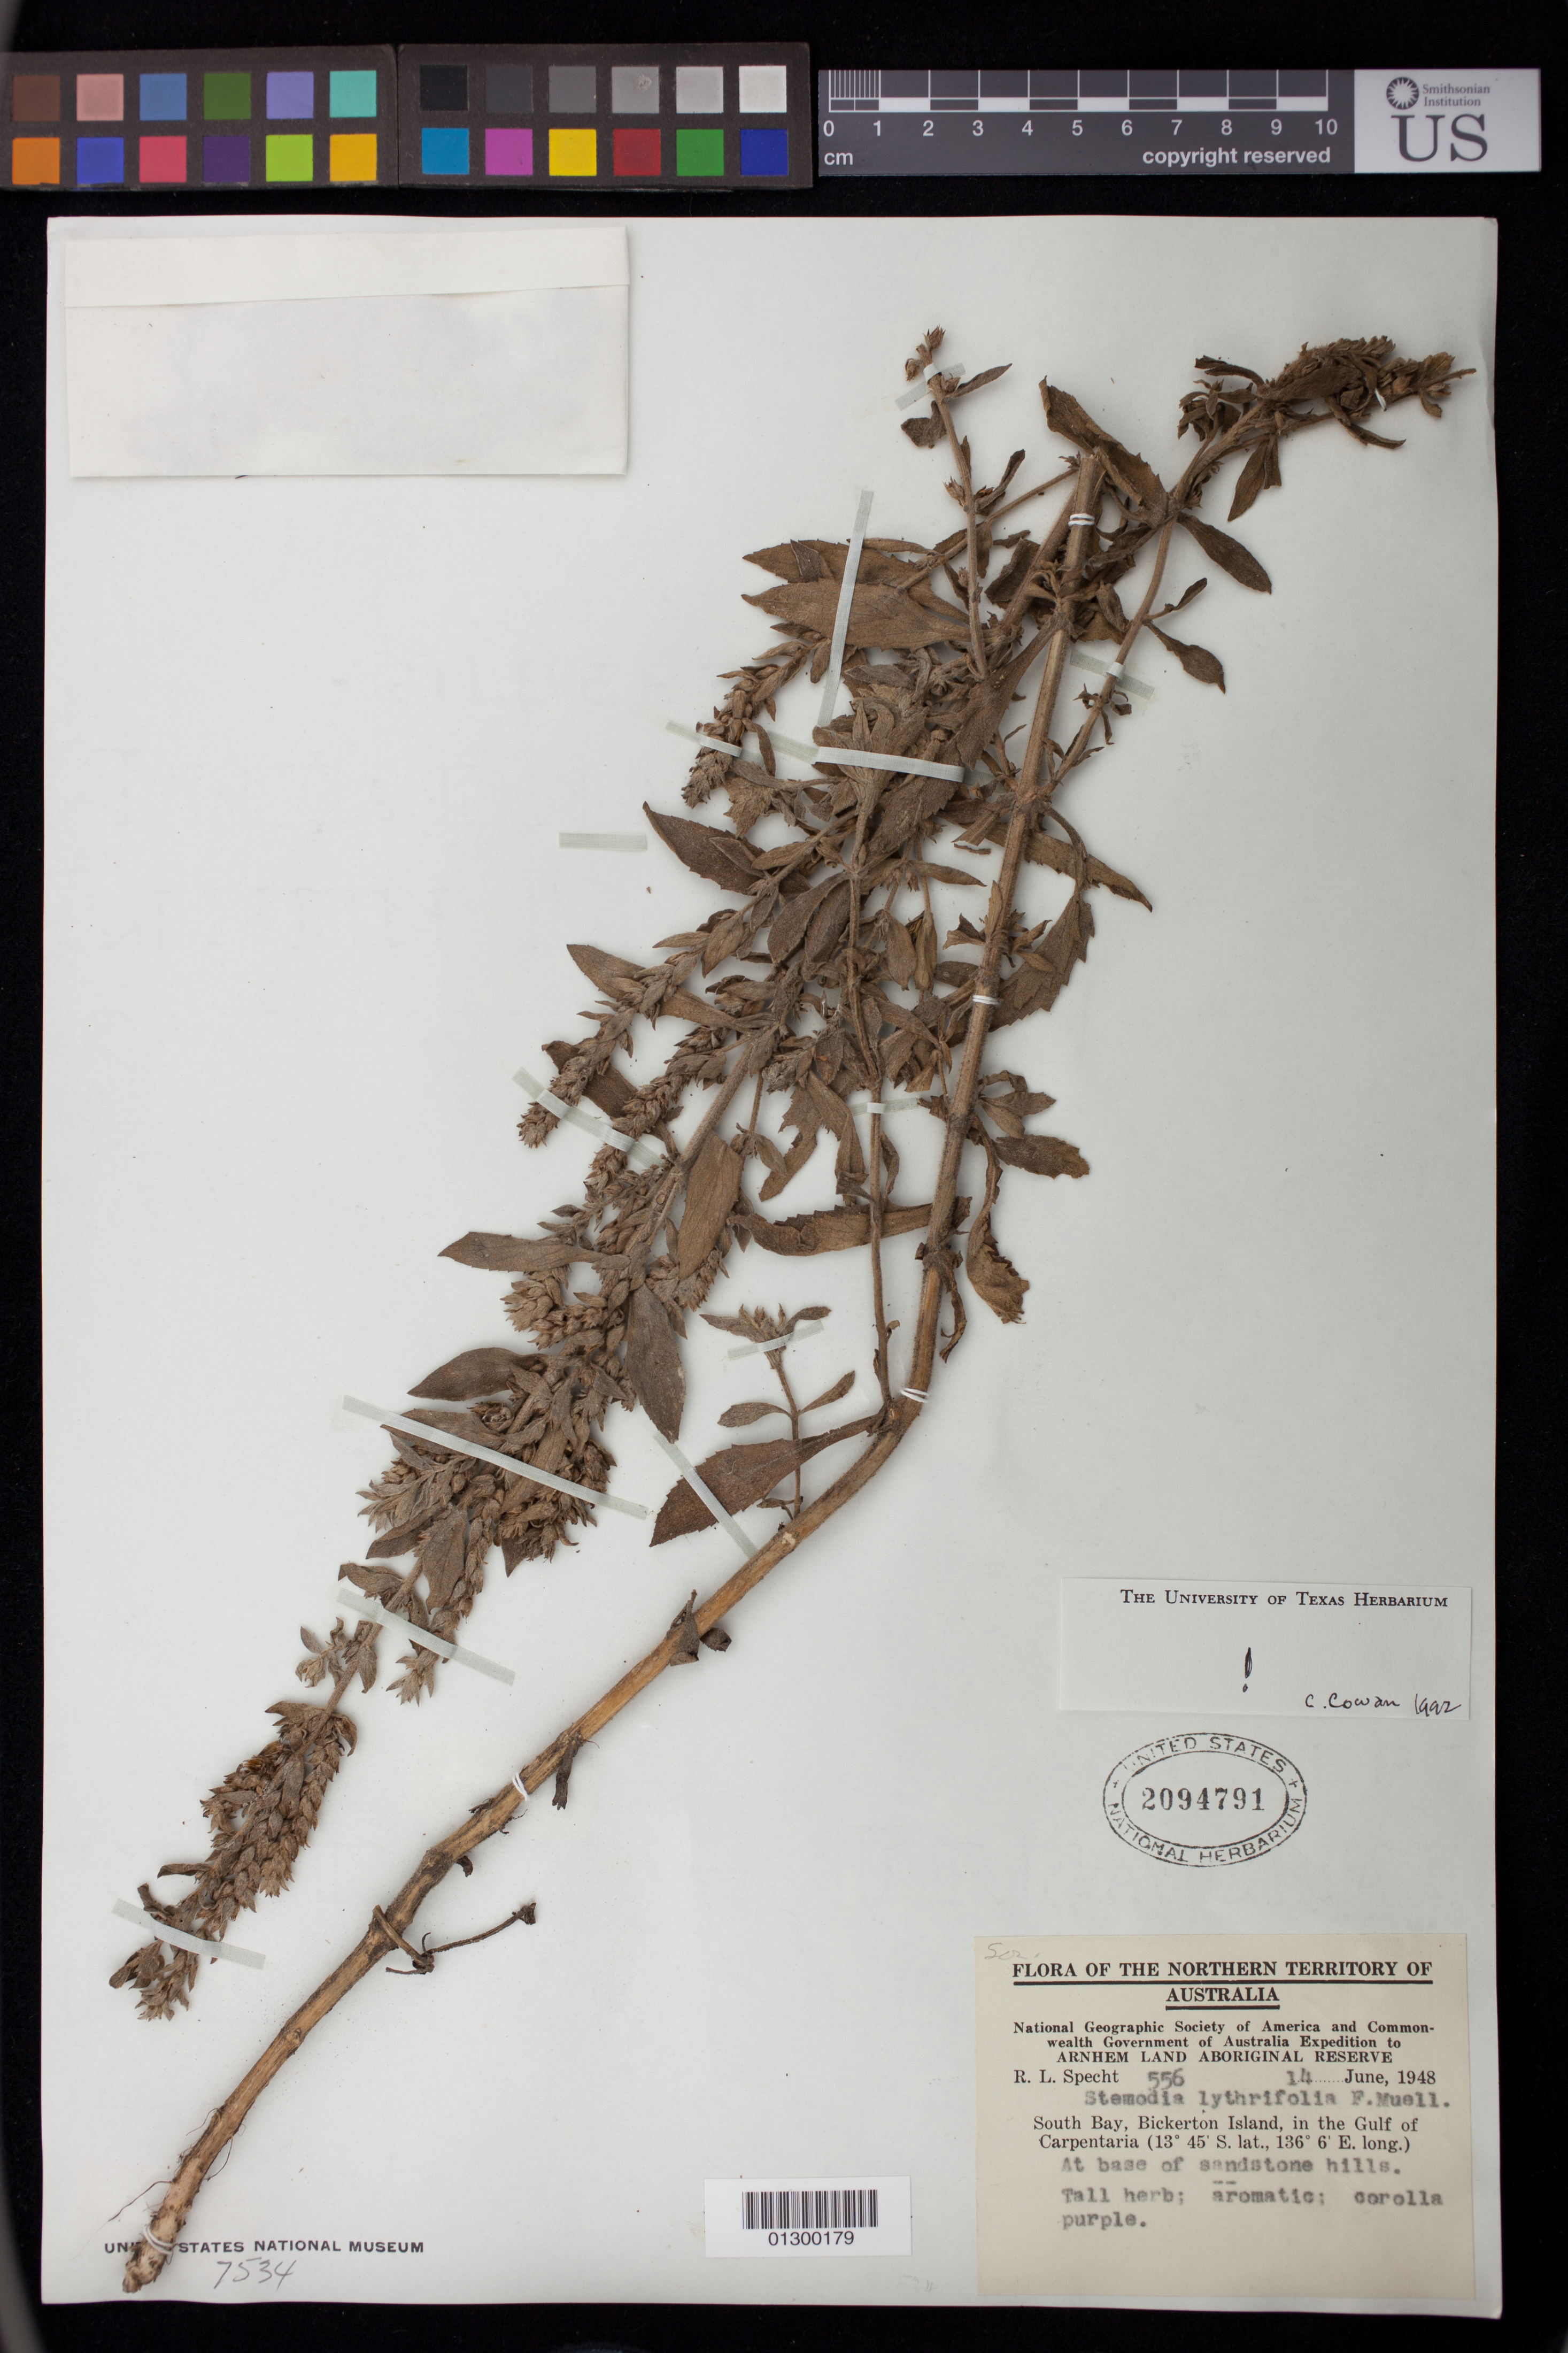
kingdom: Plantae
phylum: Tracheophyta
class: Magnoliopsida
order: Lamiales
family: Plantaginaceae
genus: Stemodia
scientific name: Stemodia lythrifolia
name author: F. Muell.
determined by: Cowan, C.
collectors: R. L. Specht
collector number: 556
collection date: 1948-06-14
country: Australia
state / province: Northern Territory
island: Bickerton Island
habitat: At base of sandstone hills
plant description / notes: Tall herb; aromatic; corolla purple.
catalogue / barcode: US 2094791